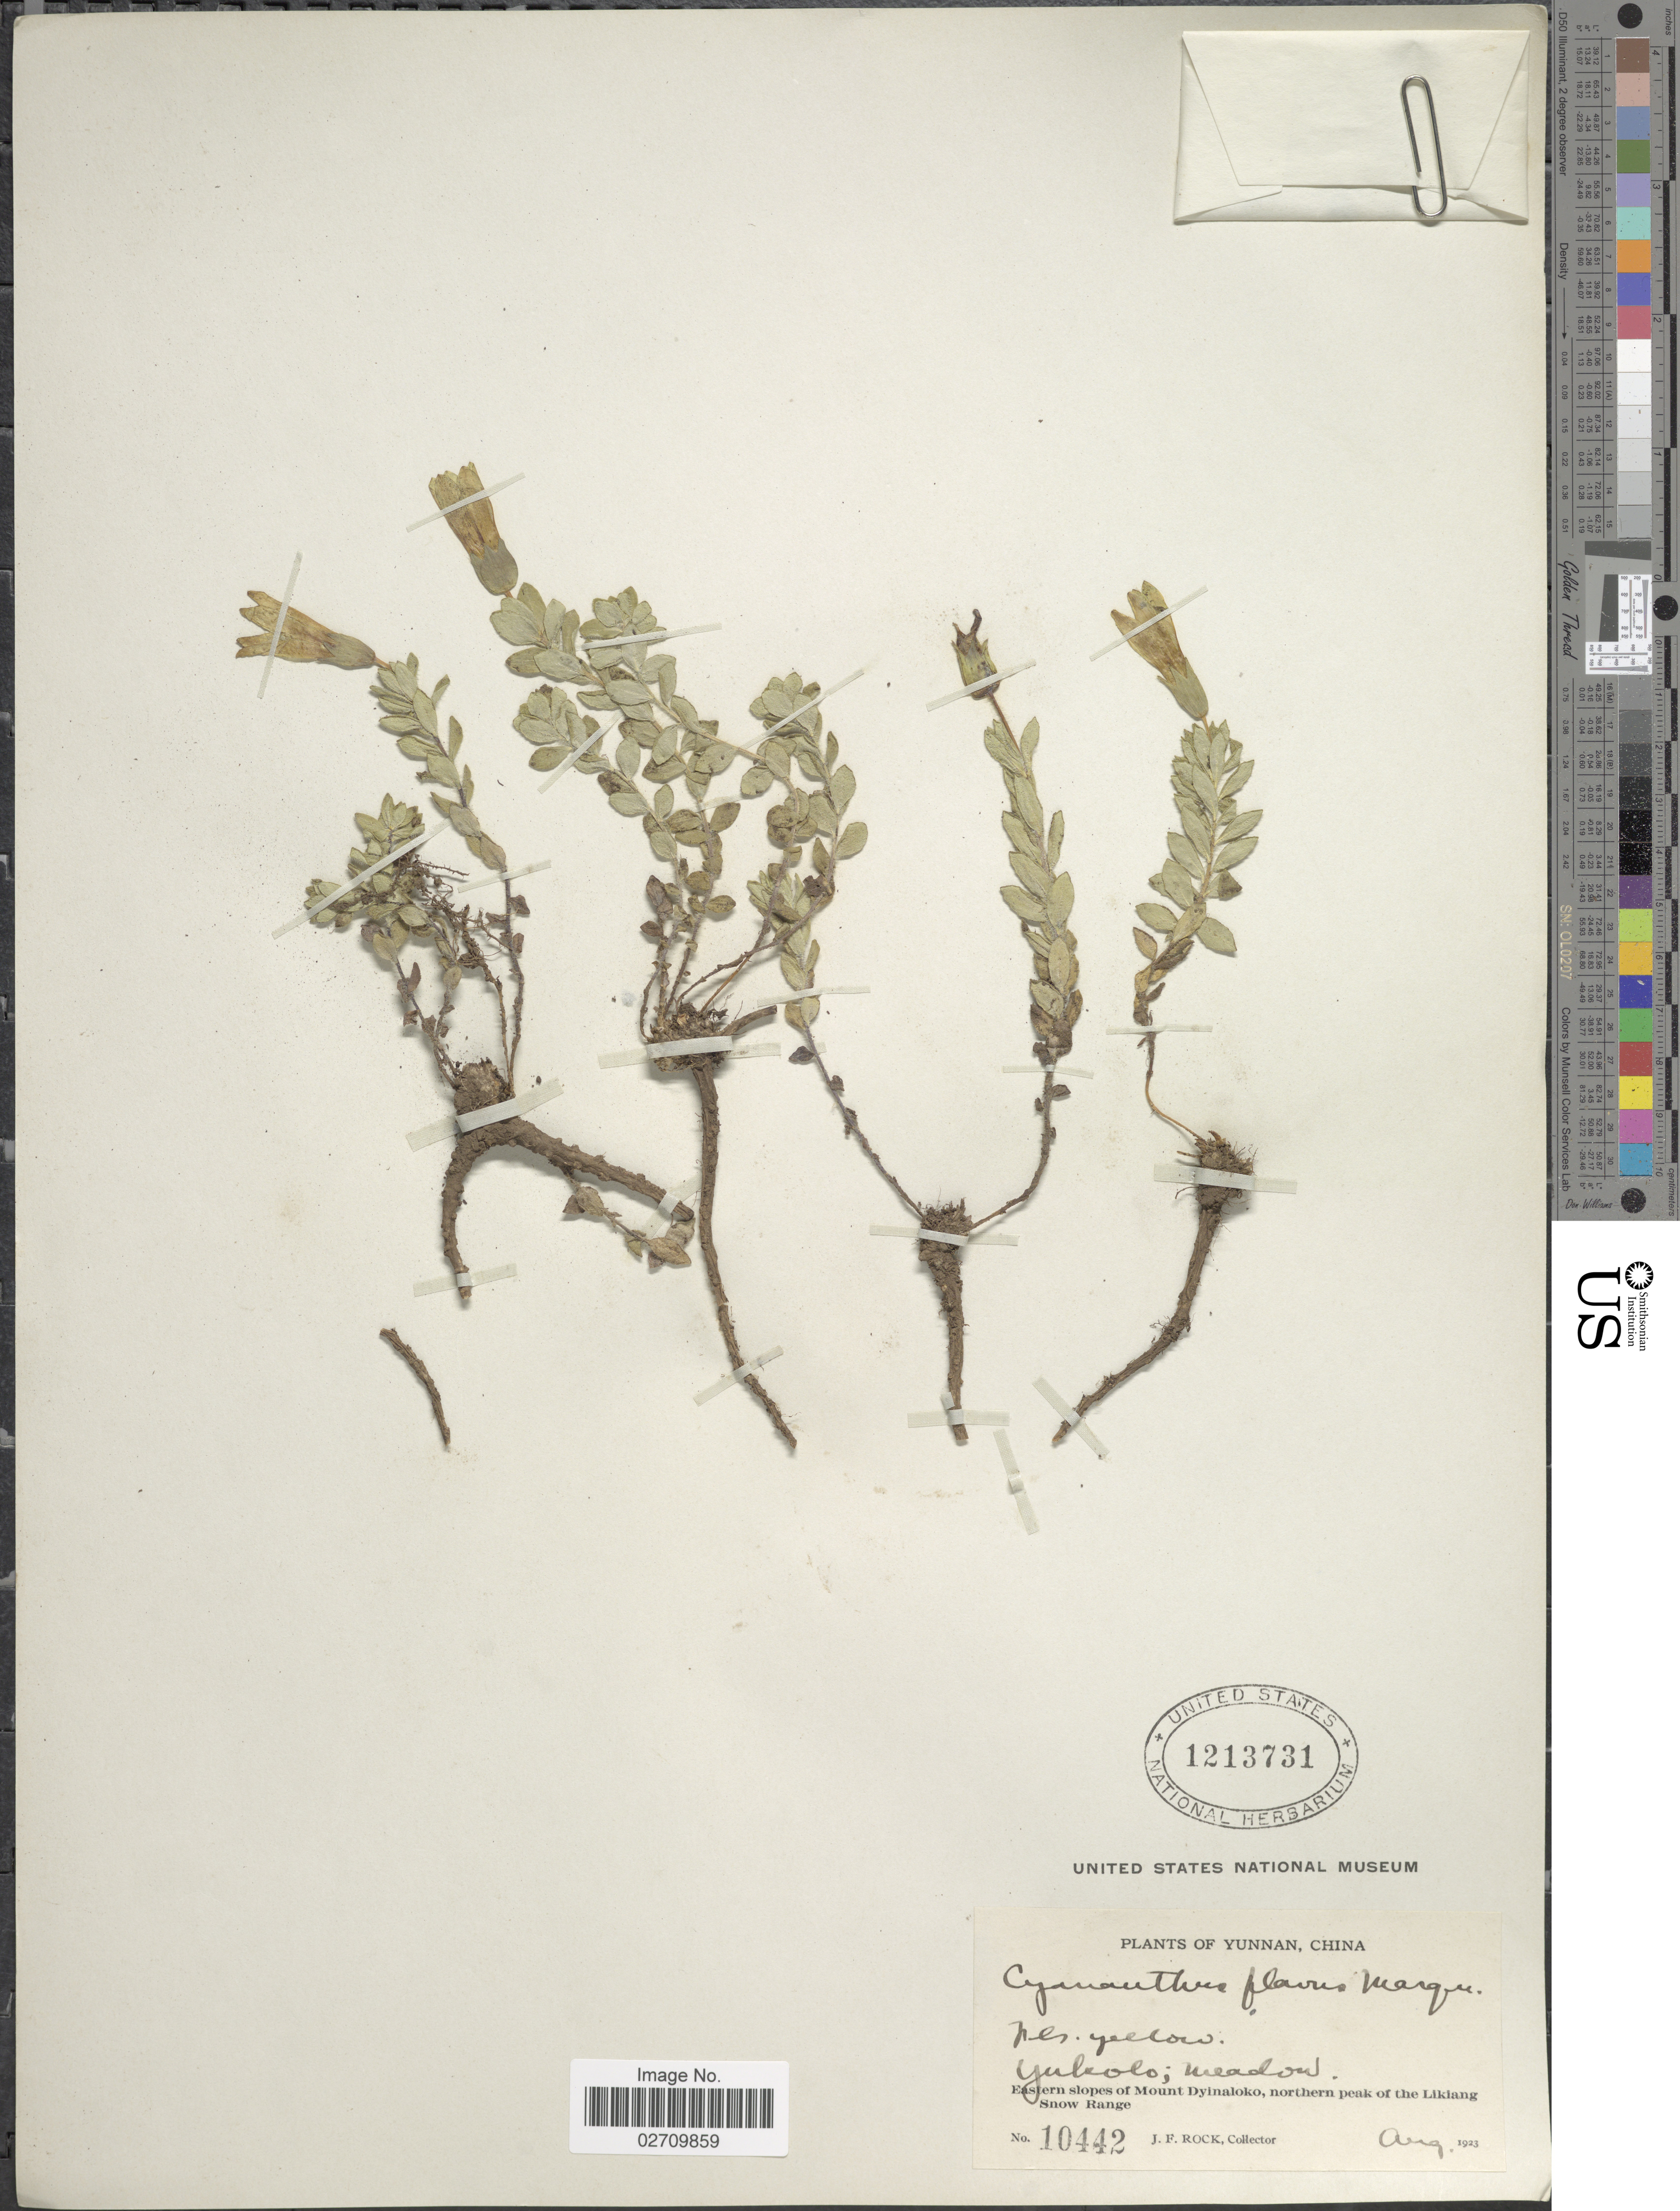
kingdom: Plantae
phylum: Tracheophyta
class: Magnoliopsida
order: Asterales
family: Campanulaceae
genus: Cyananthus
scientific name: Cyananthus flavus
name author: C. Marquand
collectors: J. F. Rock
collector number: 10442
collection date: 1923-08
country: China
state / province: Yunnan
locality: Yukolo, Eastern slopes of Mount Dyinaloko, northern peak of the Likiang Snow Range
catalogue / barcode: US 1213731